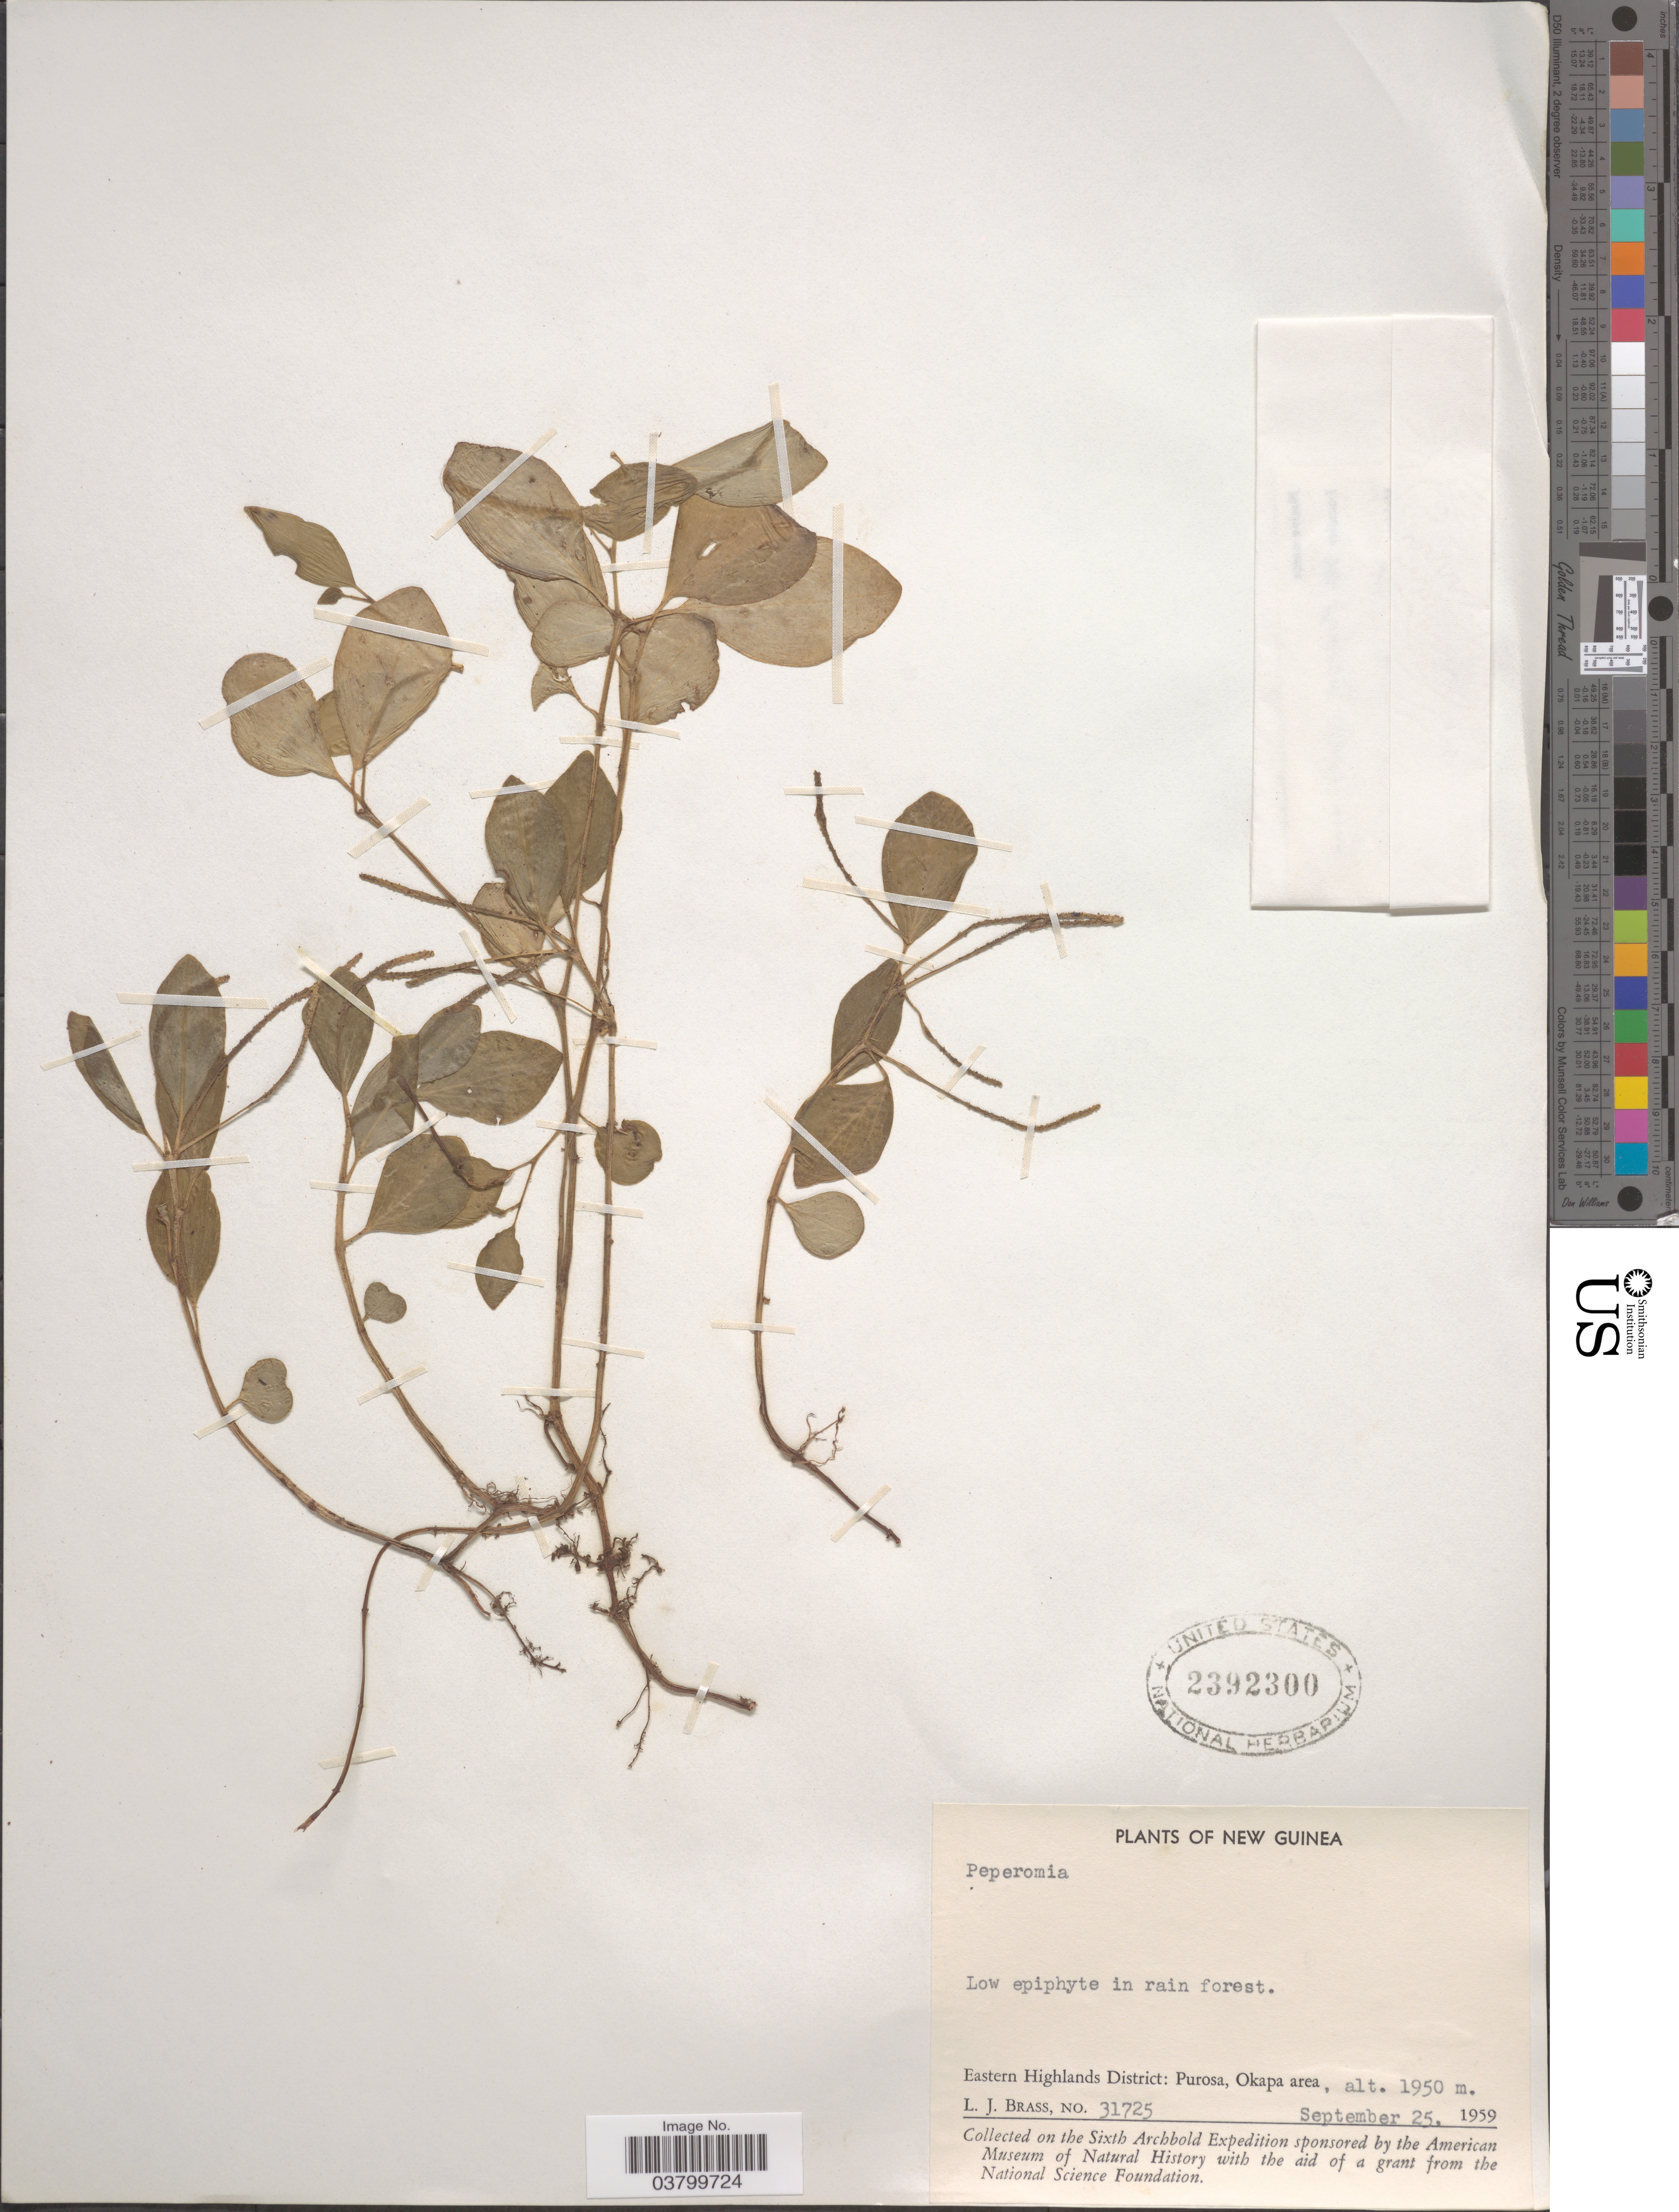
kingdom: Plantae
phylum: Tracheophyta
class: Magnoliopsida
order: Piperales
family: Piperaceae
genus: Peperomia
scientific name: Peperomia sp.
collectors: L. J. Brass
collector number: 31725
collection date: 1959-09-25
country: Papua New Guinea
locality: New Guinea. Eastern Highlands District: Purosa, Okapa area.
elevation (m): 1950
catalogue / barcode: US 2392300